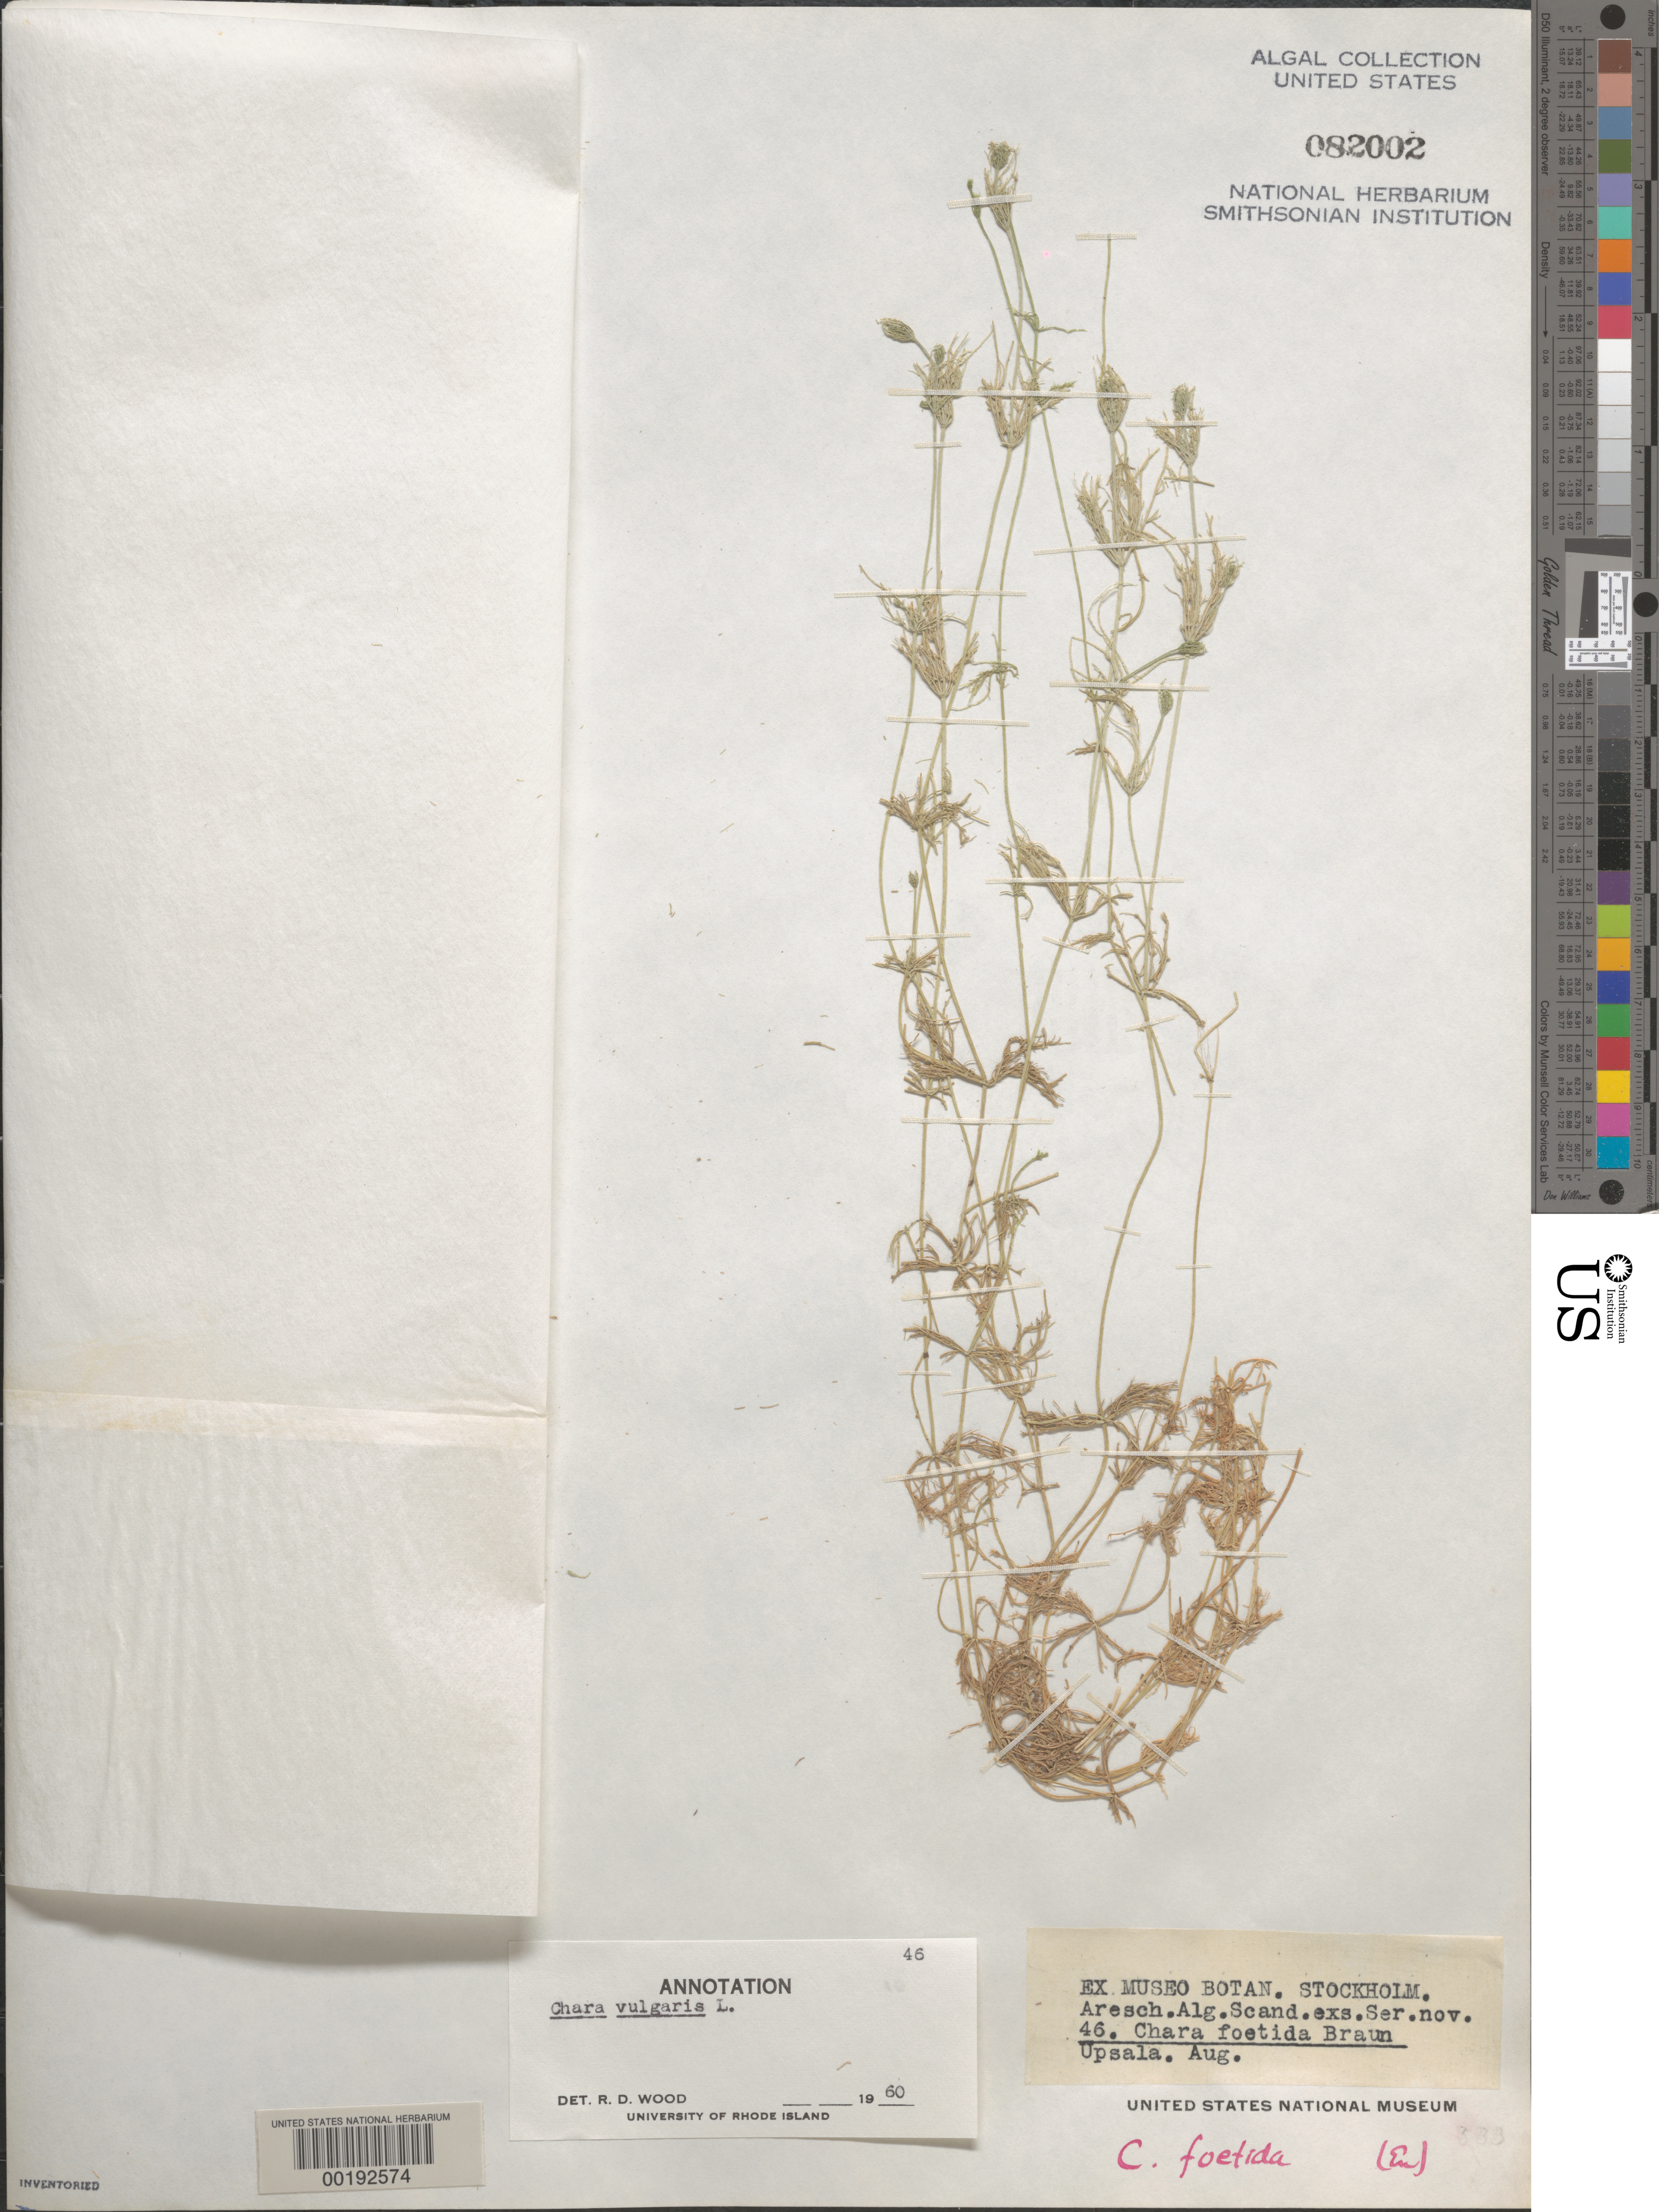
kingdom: Plantae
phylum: Charophyta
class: Charophyceae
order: Charales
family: Characeae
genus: Chara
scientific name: Chara vulgaris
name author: L.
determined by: Wood, R. D.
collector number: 46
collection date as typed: Aug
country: Sweden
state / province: Uppsala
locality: Uppsala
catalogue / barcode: US 82002